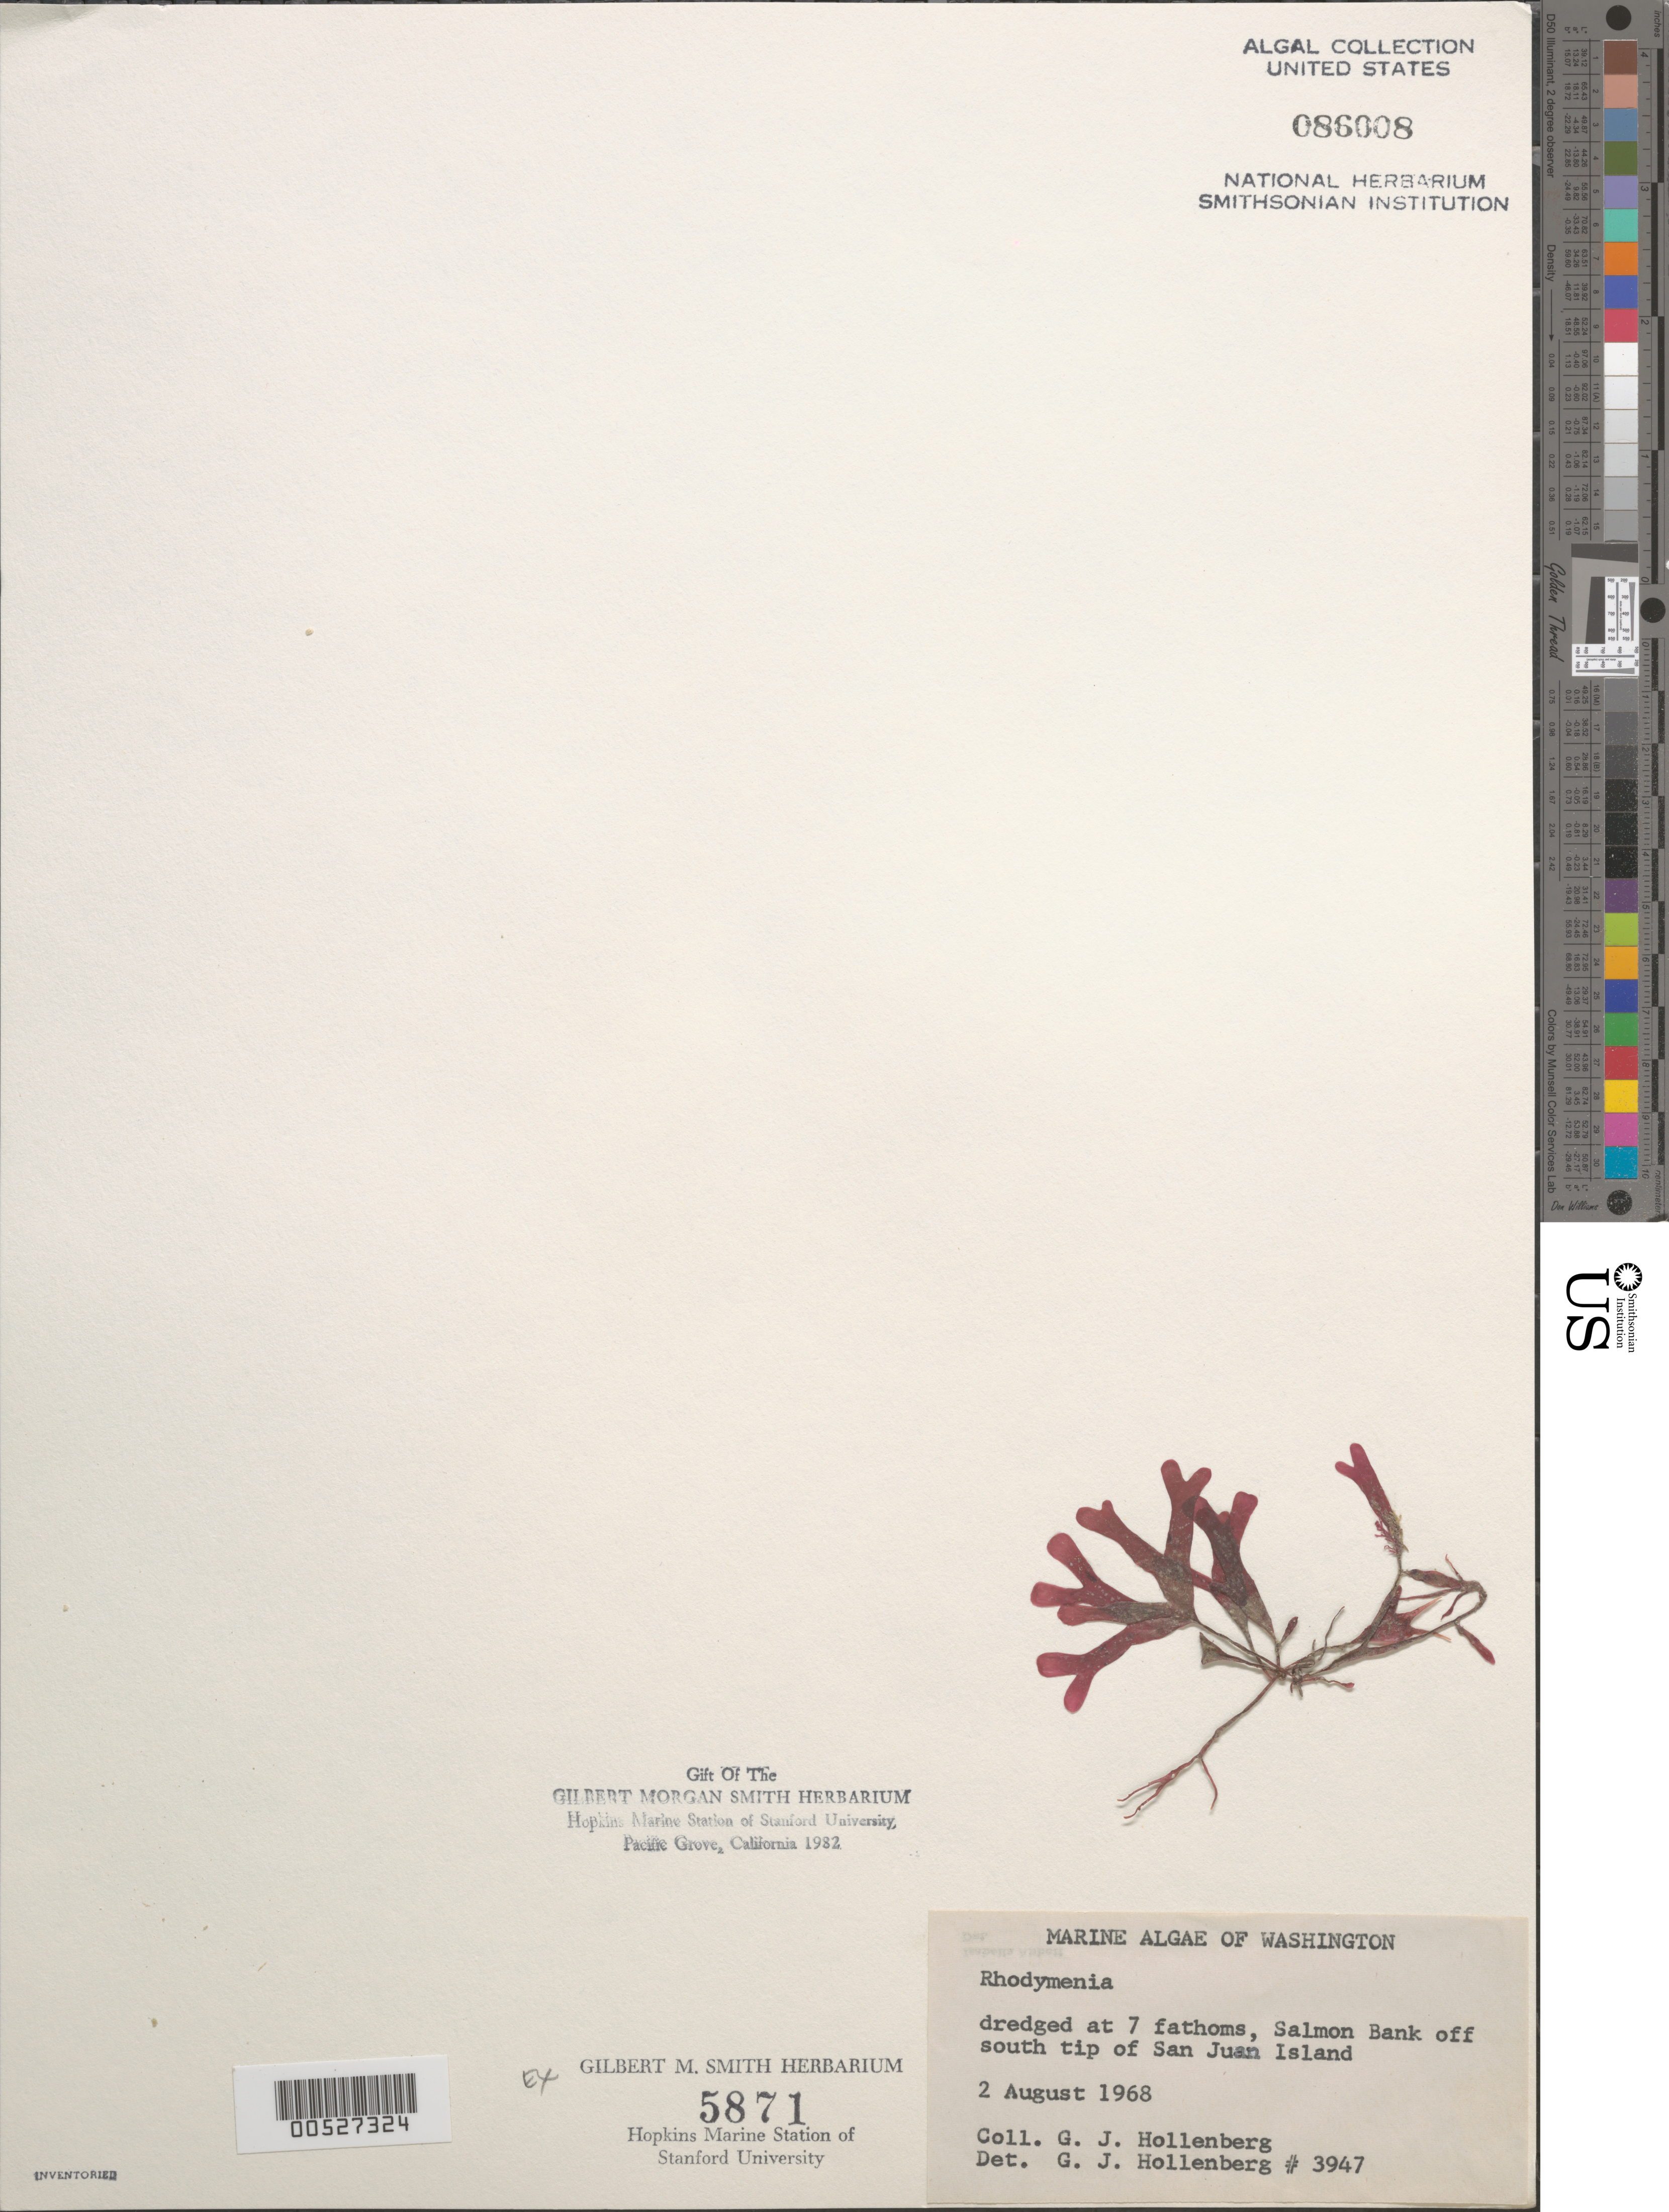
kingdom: Plantae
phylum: Rhodophyta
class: Florideophyceae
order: Rhodymeniales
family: Rhodymeniaceae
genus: Rhodymenia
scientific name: Rhodymenia sp.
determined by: Hollenberg, George J.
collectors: G. Hollenberg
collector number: GJH 3947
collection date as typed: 02 Aug 1968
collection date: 1968-08-02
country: United States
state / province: Washington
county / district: San Juan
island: San Juan Islands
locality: Salmon Bank off San Juan Island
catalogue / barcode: US 86008